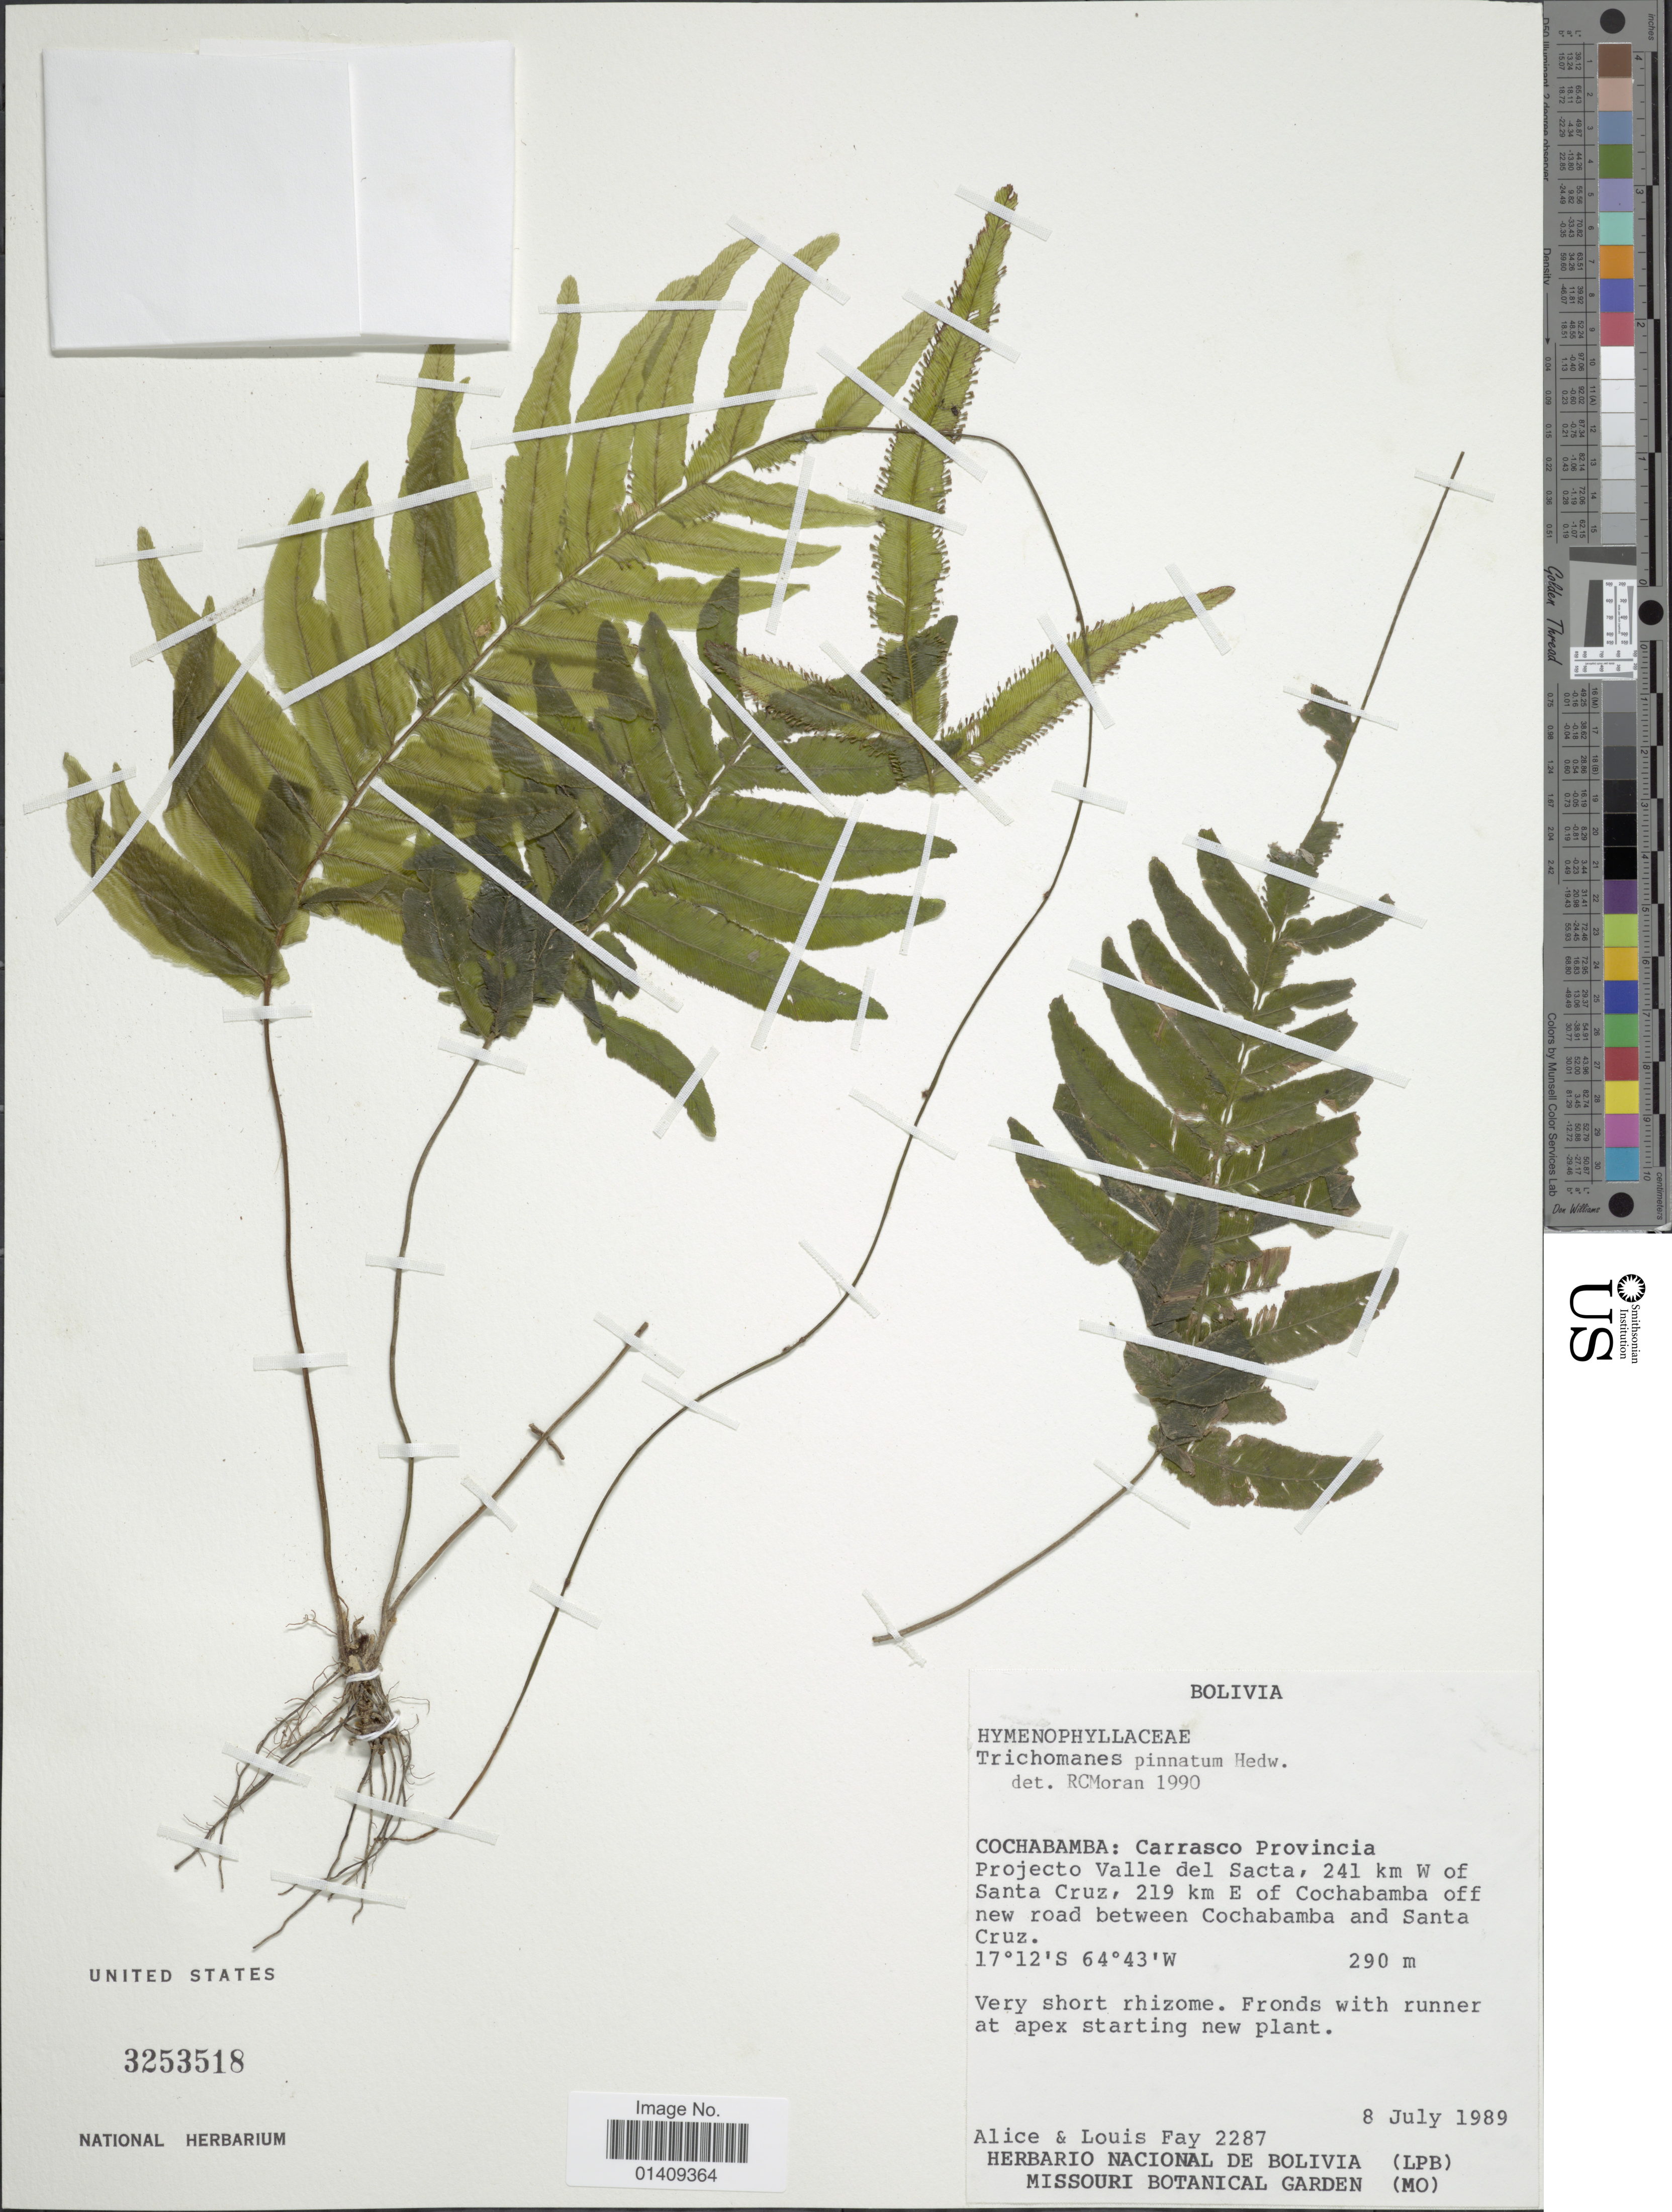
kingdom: Plantae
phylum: Tracheophyta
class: Polypodiopsida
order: Hymenophyllales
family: Hymenophyllaceae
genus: Trichomanes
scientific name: Trichomanes pinnatum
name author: Hedw.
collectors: A. Fay & L. Fay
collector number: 2287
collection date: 1989-07-08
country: Bolivia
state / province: Cochabamba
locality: Cochabamba: Carrasco provincia projecto Valle del Sacta 241 km W of Santa Cruz 219 E of Cochabamba off new road between Cochabamba and Santa Cruz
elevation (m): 290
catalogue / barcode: US 3253518